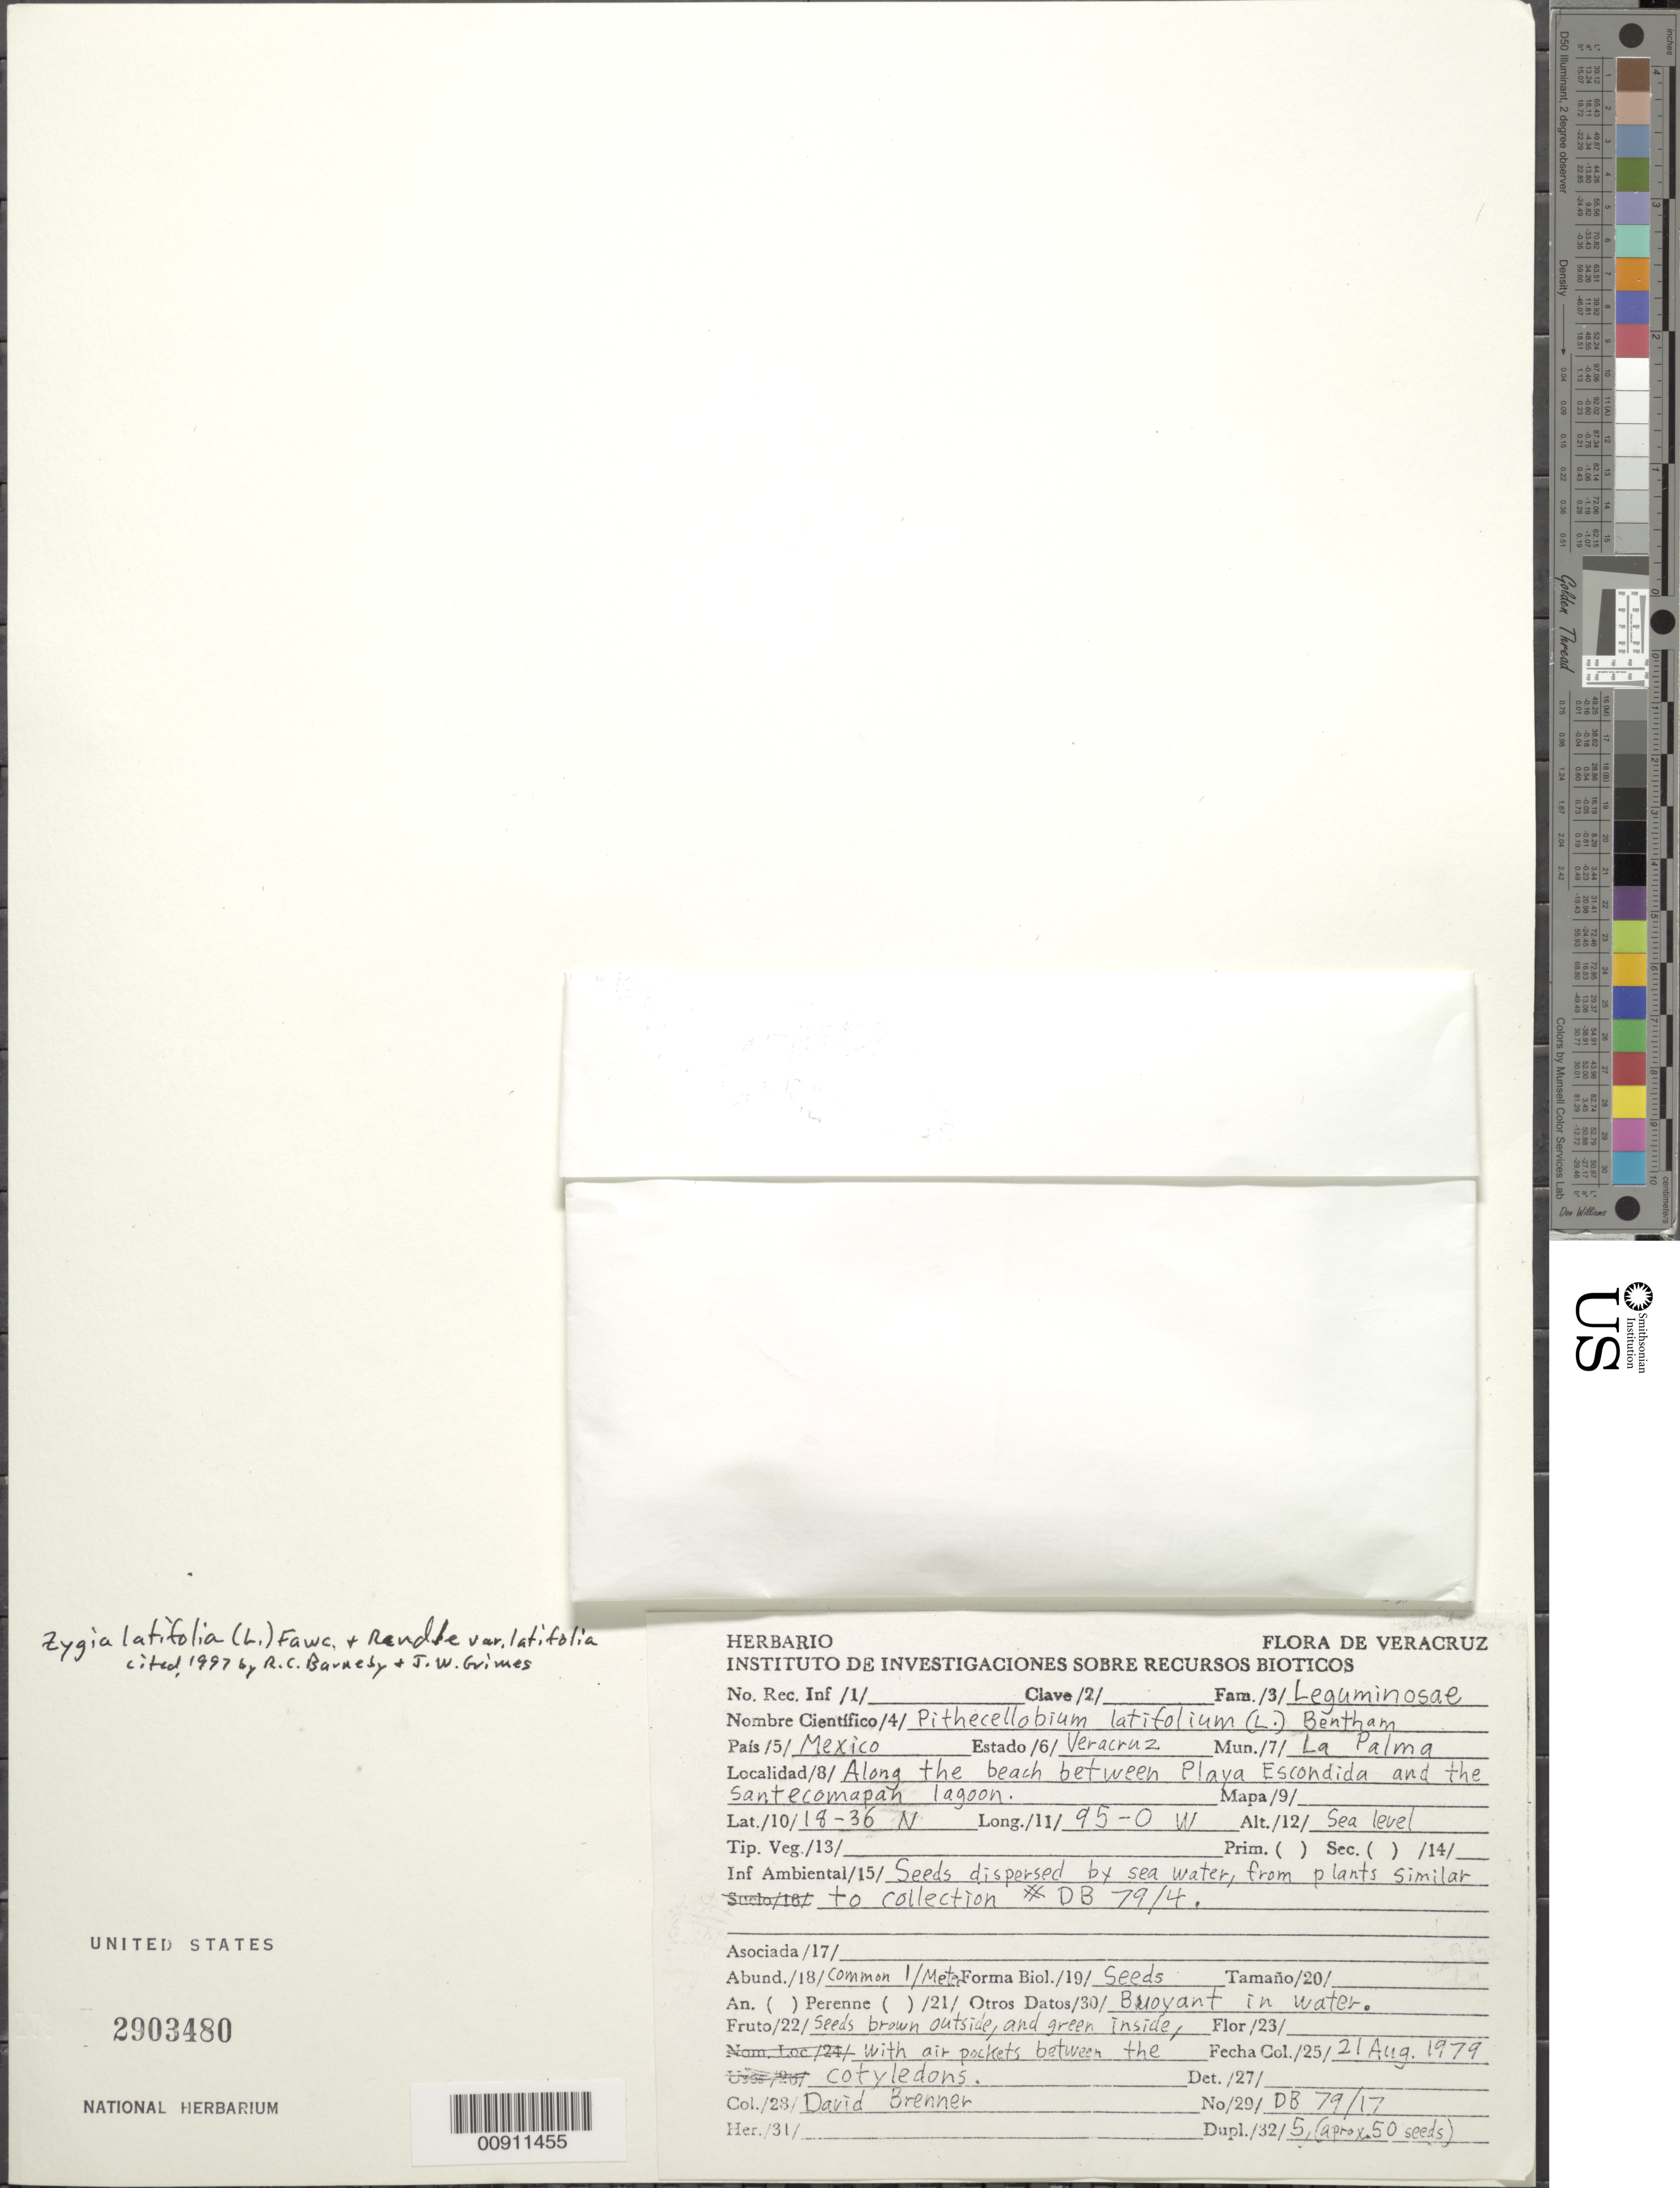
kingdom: Plantae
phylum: Tracheophyta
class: Magnoliopsida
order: Fabales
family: Fabaceae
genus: Zygia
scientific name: Zygia latifolia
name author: (L.) Fawc. & Rendle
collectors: D. Brenner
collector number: DB 79/17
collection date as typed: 21 Aug 1979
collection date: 1979-08-21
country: Mexico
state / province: Veracruz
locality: Along the beach between Playa Escondida and the Santecomapan Lagoon. Mun. La Palma, Estado Veracruz.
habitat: Seeds dispersed by sea waterm from plants similar to collection DB 79/4.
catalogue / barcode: US 2903480